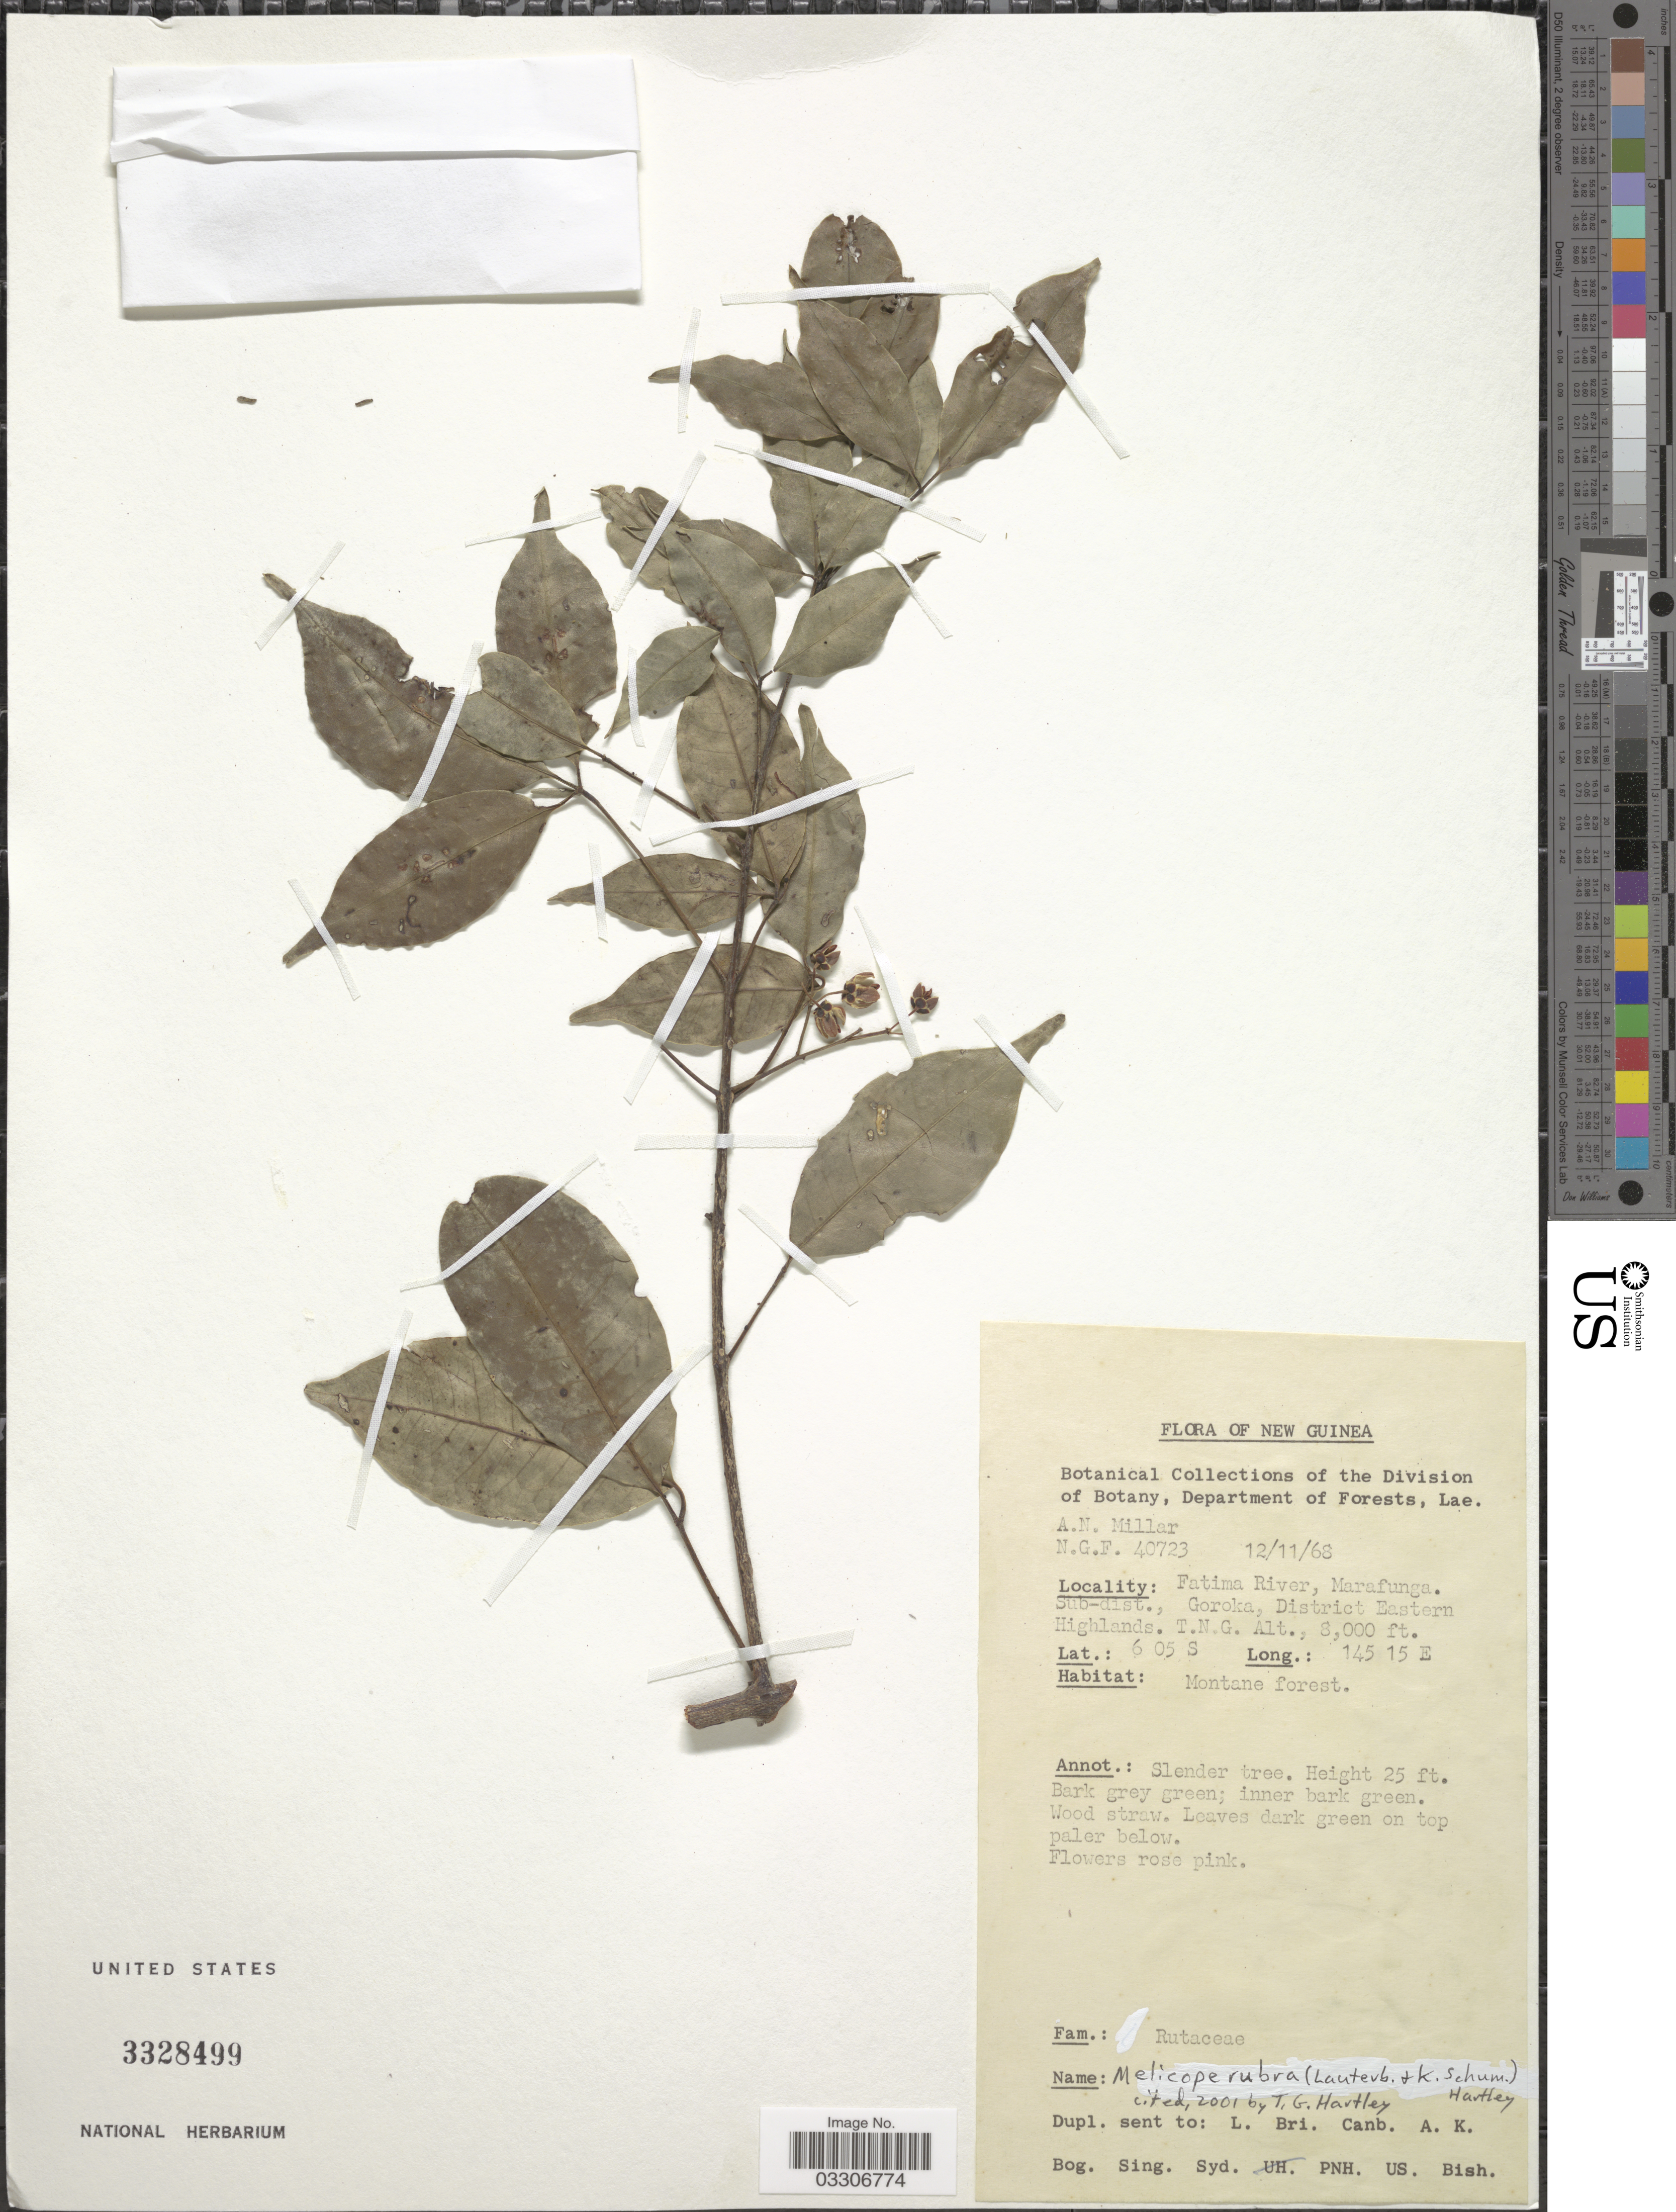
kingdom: Plantae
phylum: Tracheophyta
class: Magnoliopsida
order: Sapindales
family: Rutaceae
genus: Melicope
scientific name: Melicope rubra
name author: (Lauterb. & K. Schum.) T.G. Hartley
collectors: A. Millar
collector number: NGF 40723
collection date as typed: Transcribed d/m/y: 12/11/68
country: Papua New Guinea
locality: New Guinea. Fatima River, Marafunga. Sub-dist., Goroka, District Eastern Highlands, T.N.G.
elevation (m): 2438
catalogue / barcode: US 3328499